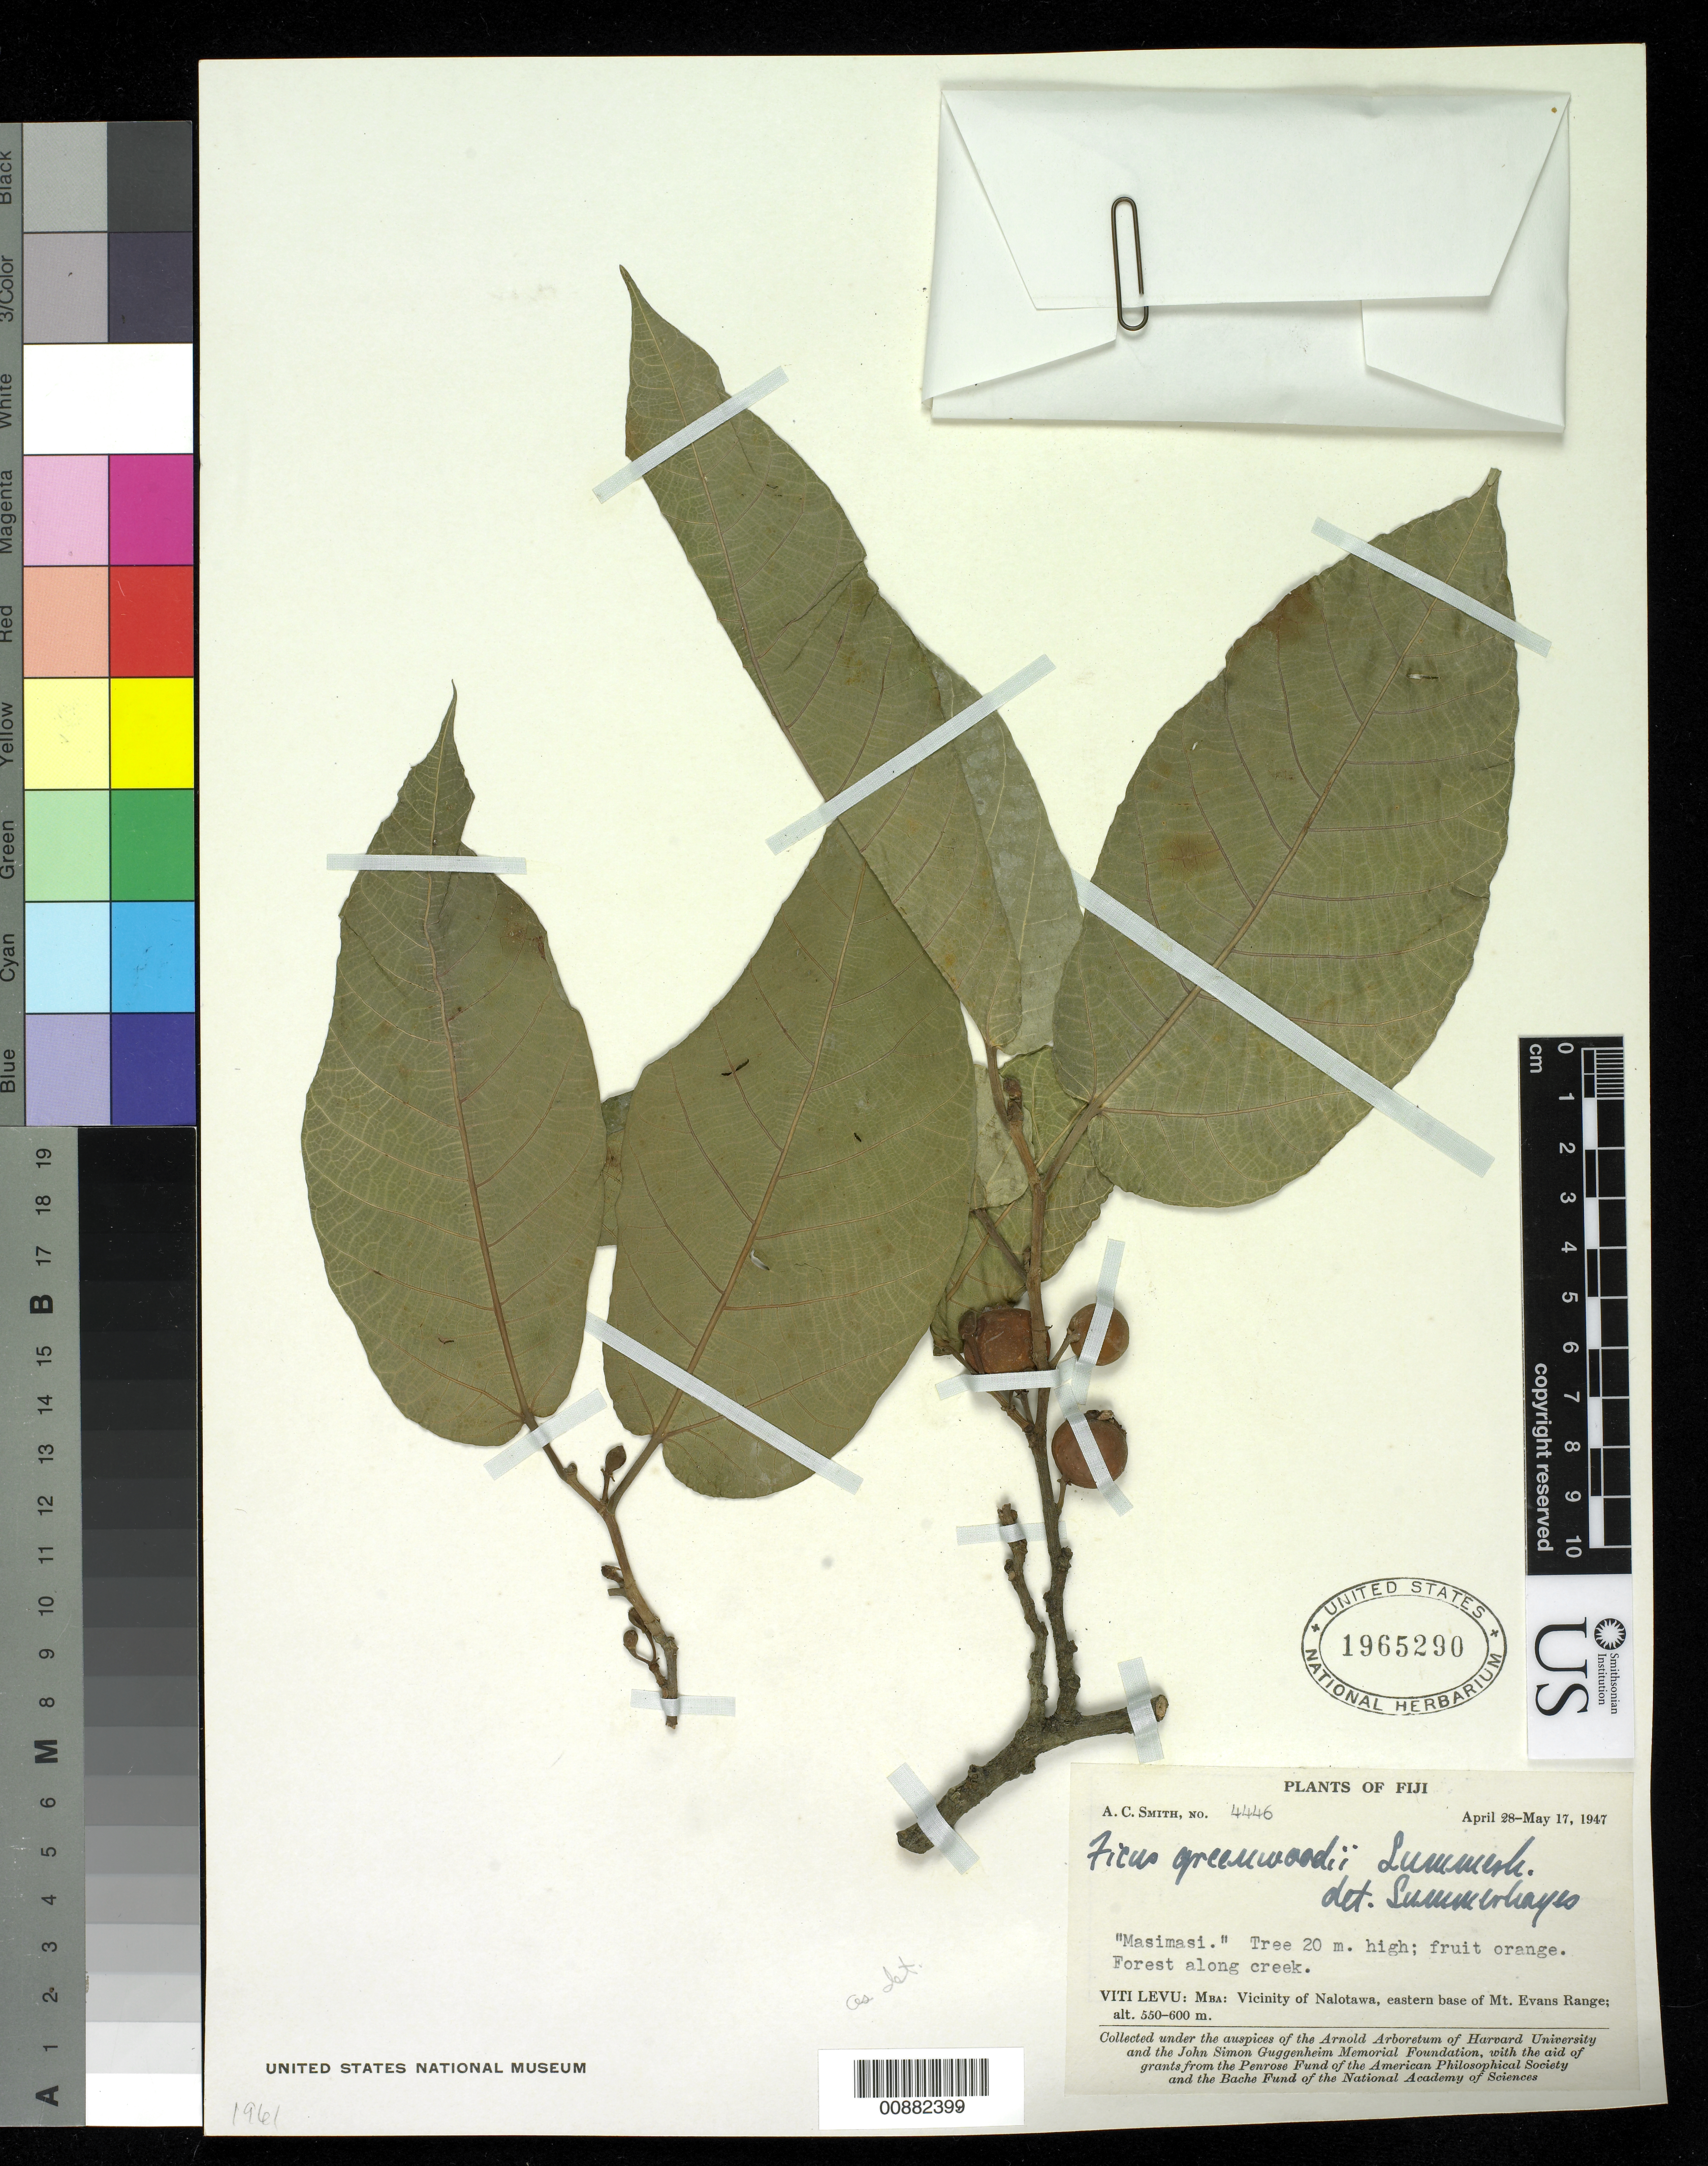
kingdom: Plantae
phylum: Tracheophyta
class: Magnoliopsida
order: Rosales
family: Moraceae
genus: Ficus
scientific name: Ficus greenwoodii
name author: Summerh.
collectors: C. A. Smith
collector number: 4446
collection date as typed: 28 Apr 1947 to 17 May 1947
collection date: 1947-04-28/1947-05-17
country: Fiji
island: Viti Levu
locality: Vicinity of Naiotawa, eastern base of Mt. Evans Range.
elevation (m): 550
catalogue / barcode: US 1965290